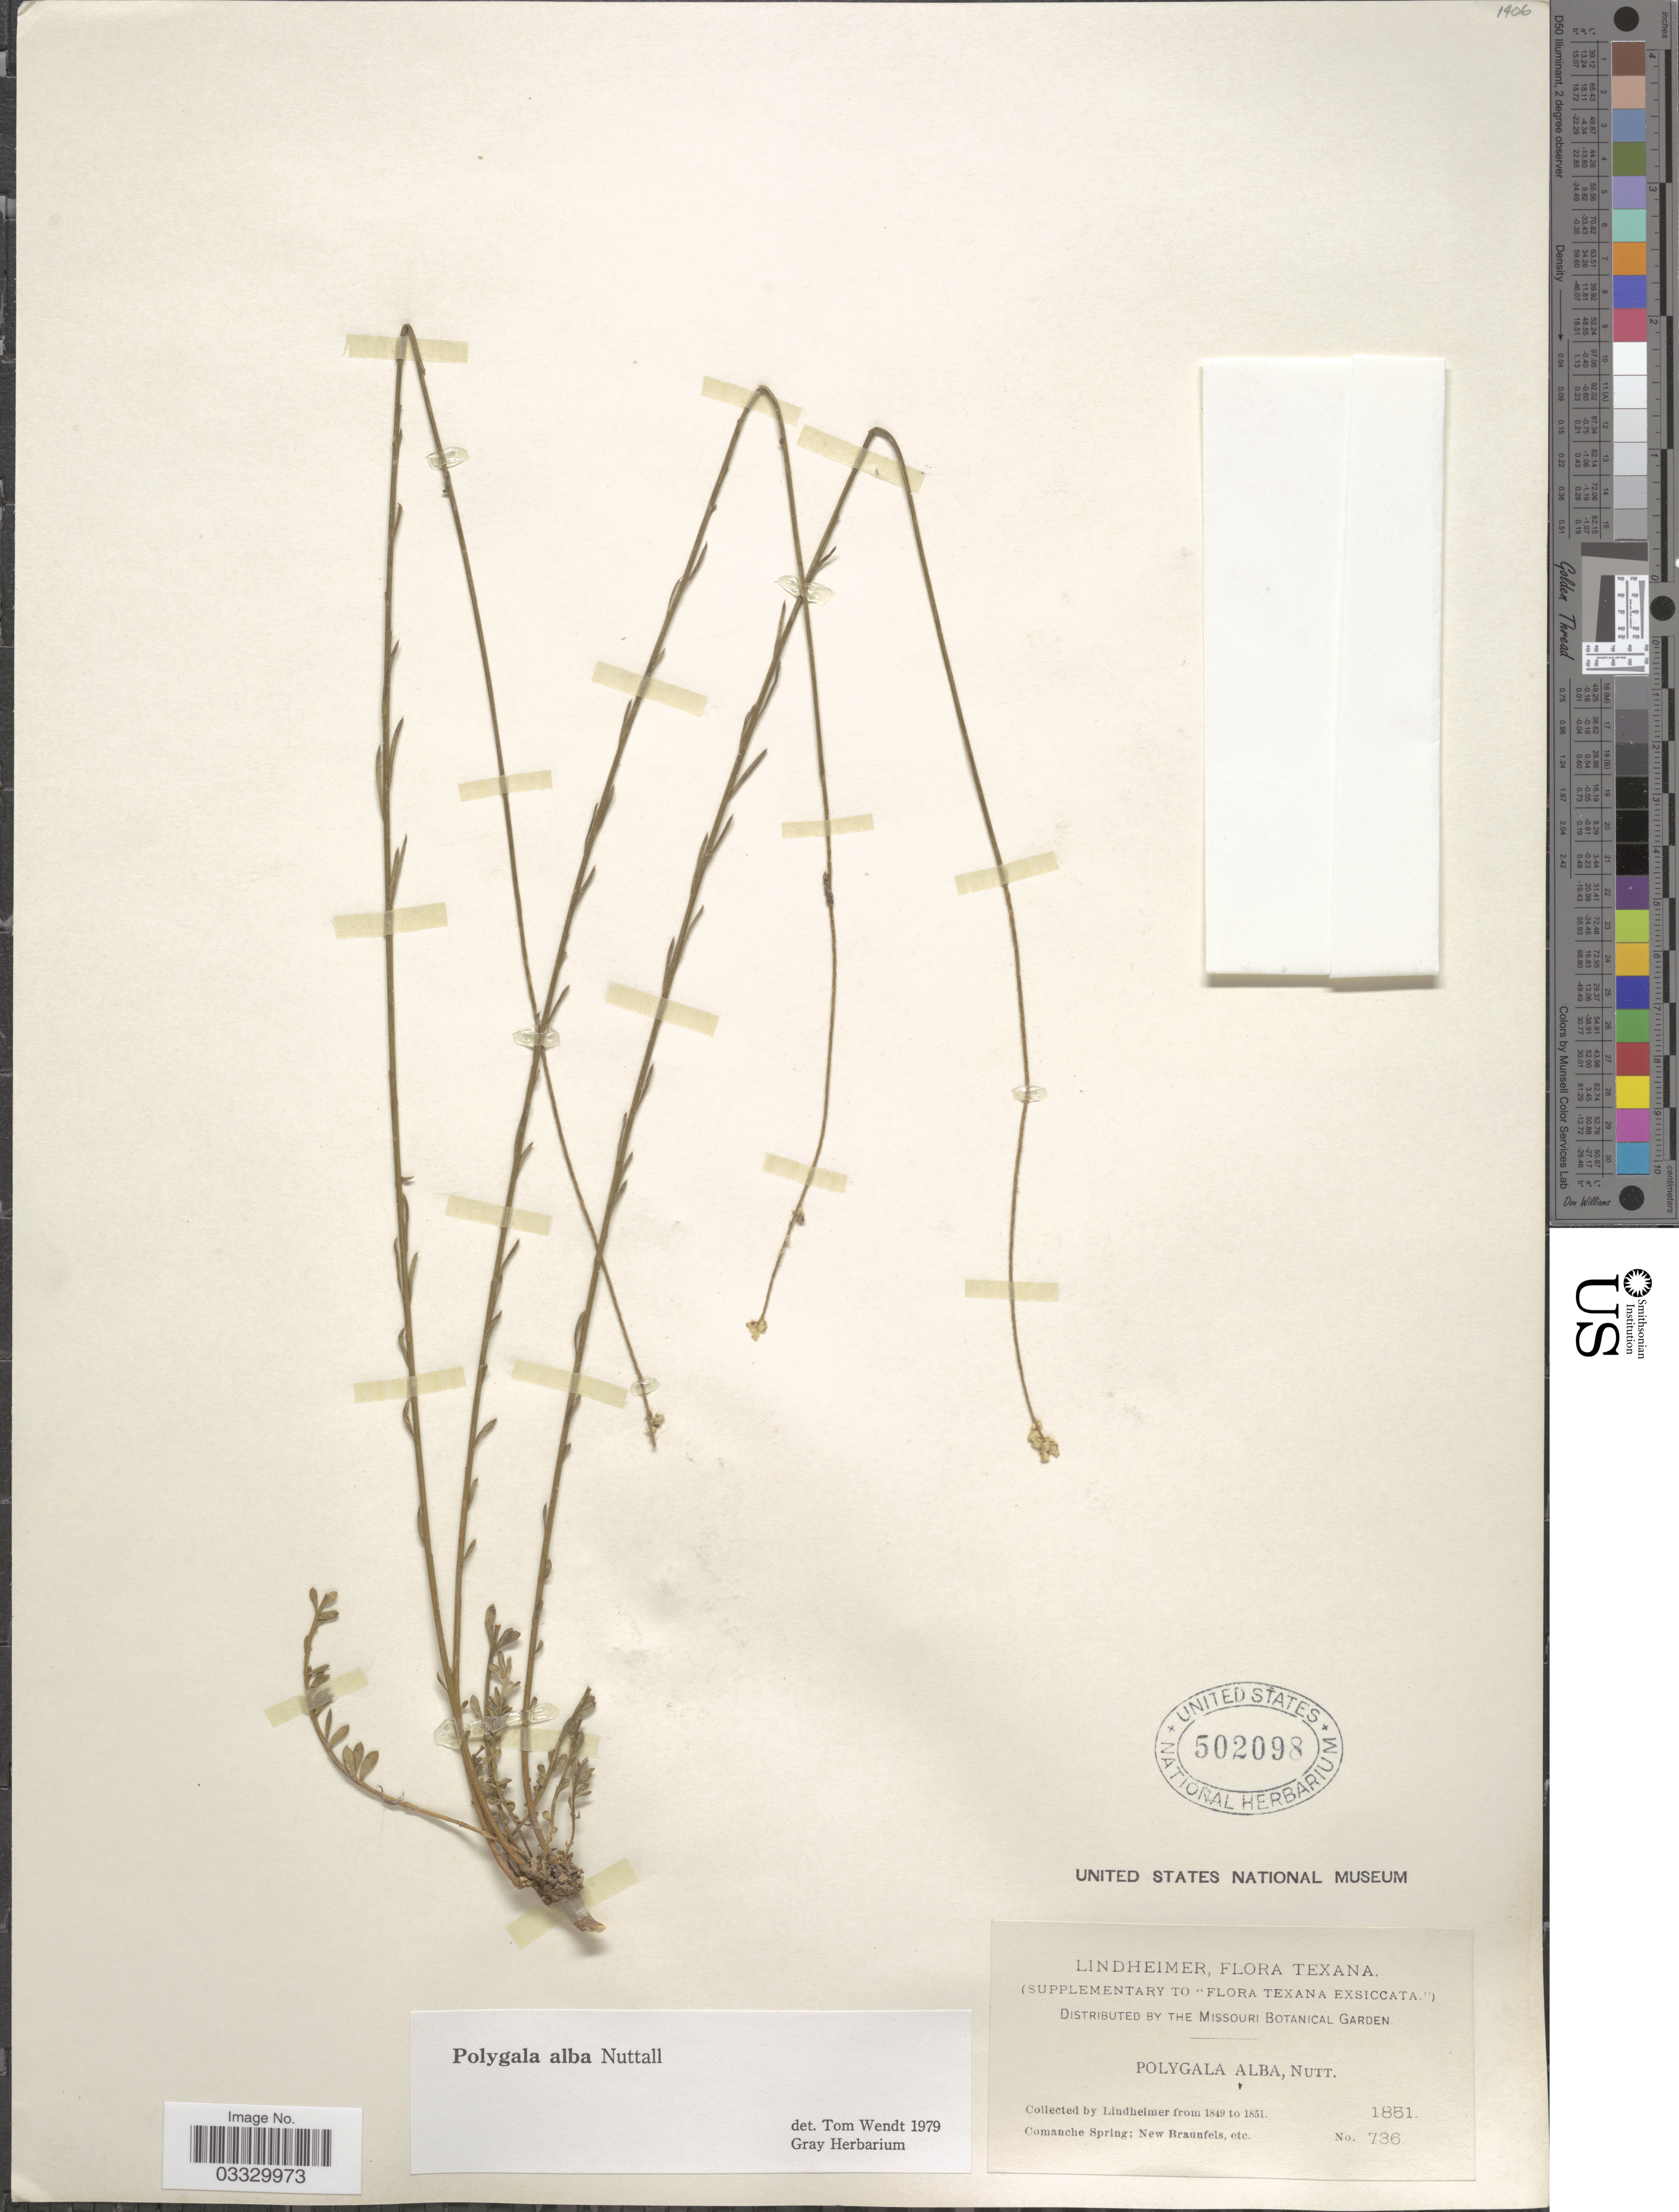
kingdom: Plantae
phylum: Tracheophyta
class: Magnoliopsida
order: Fabales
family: Polygalaceae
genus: Polygala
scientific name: Polygala alba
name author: Nutt.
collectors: -. Lindheimer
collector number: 736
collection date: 1851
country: United States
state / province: Texas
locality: Comanche Spring; New Braunfels, etc.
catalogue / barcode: US 502098